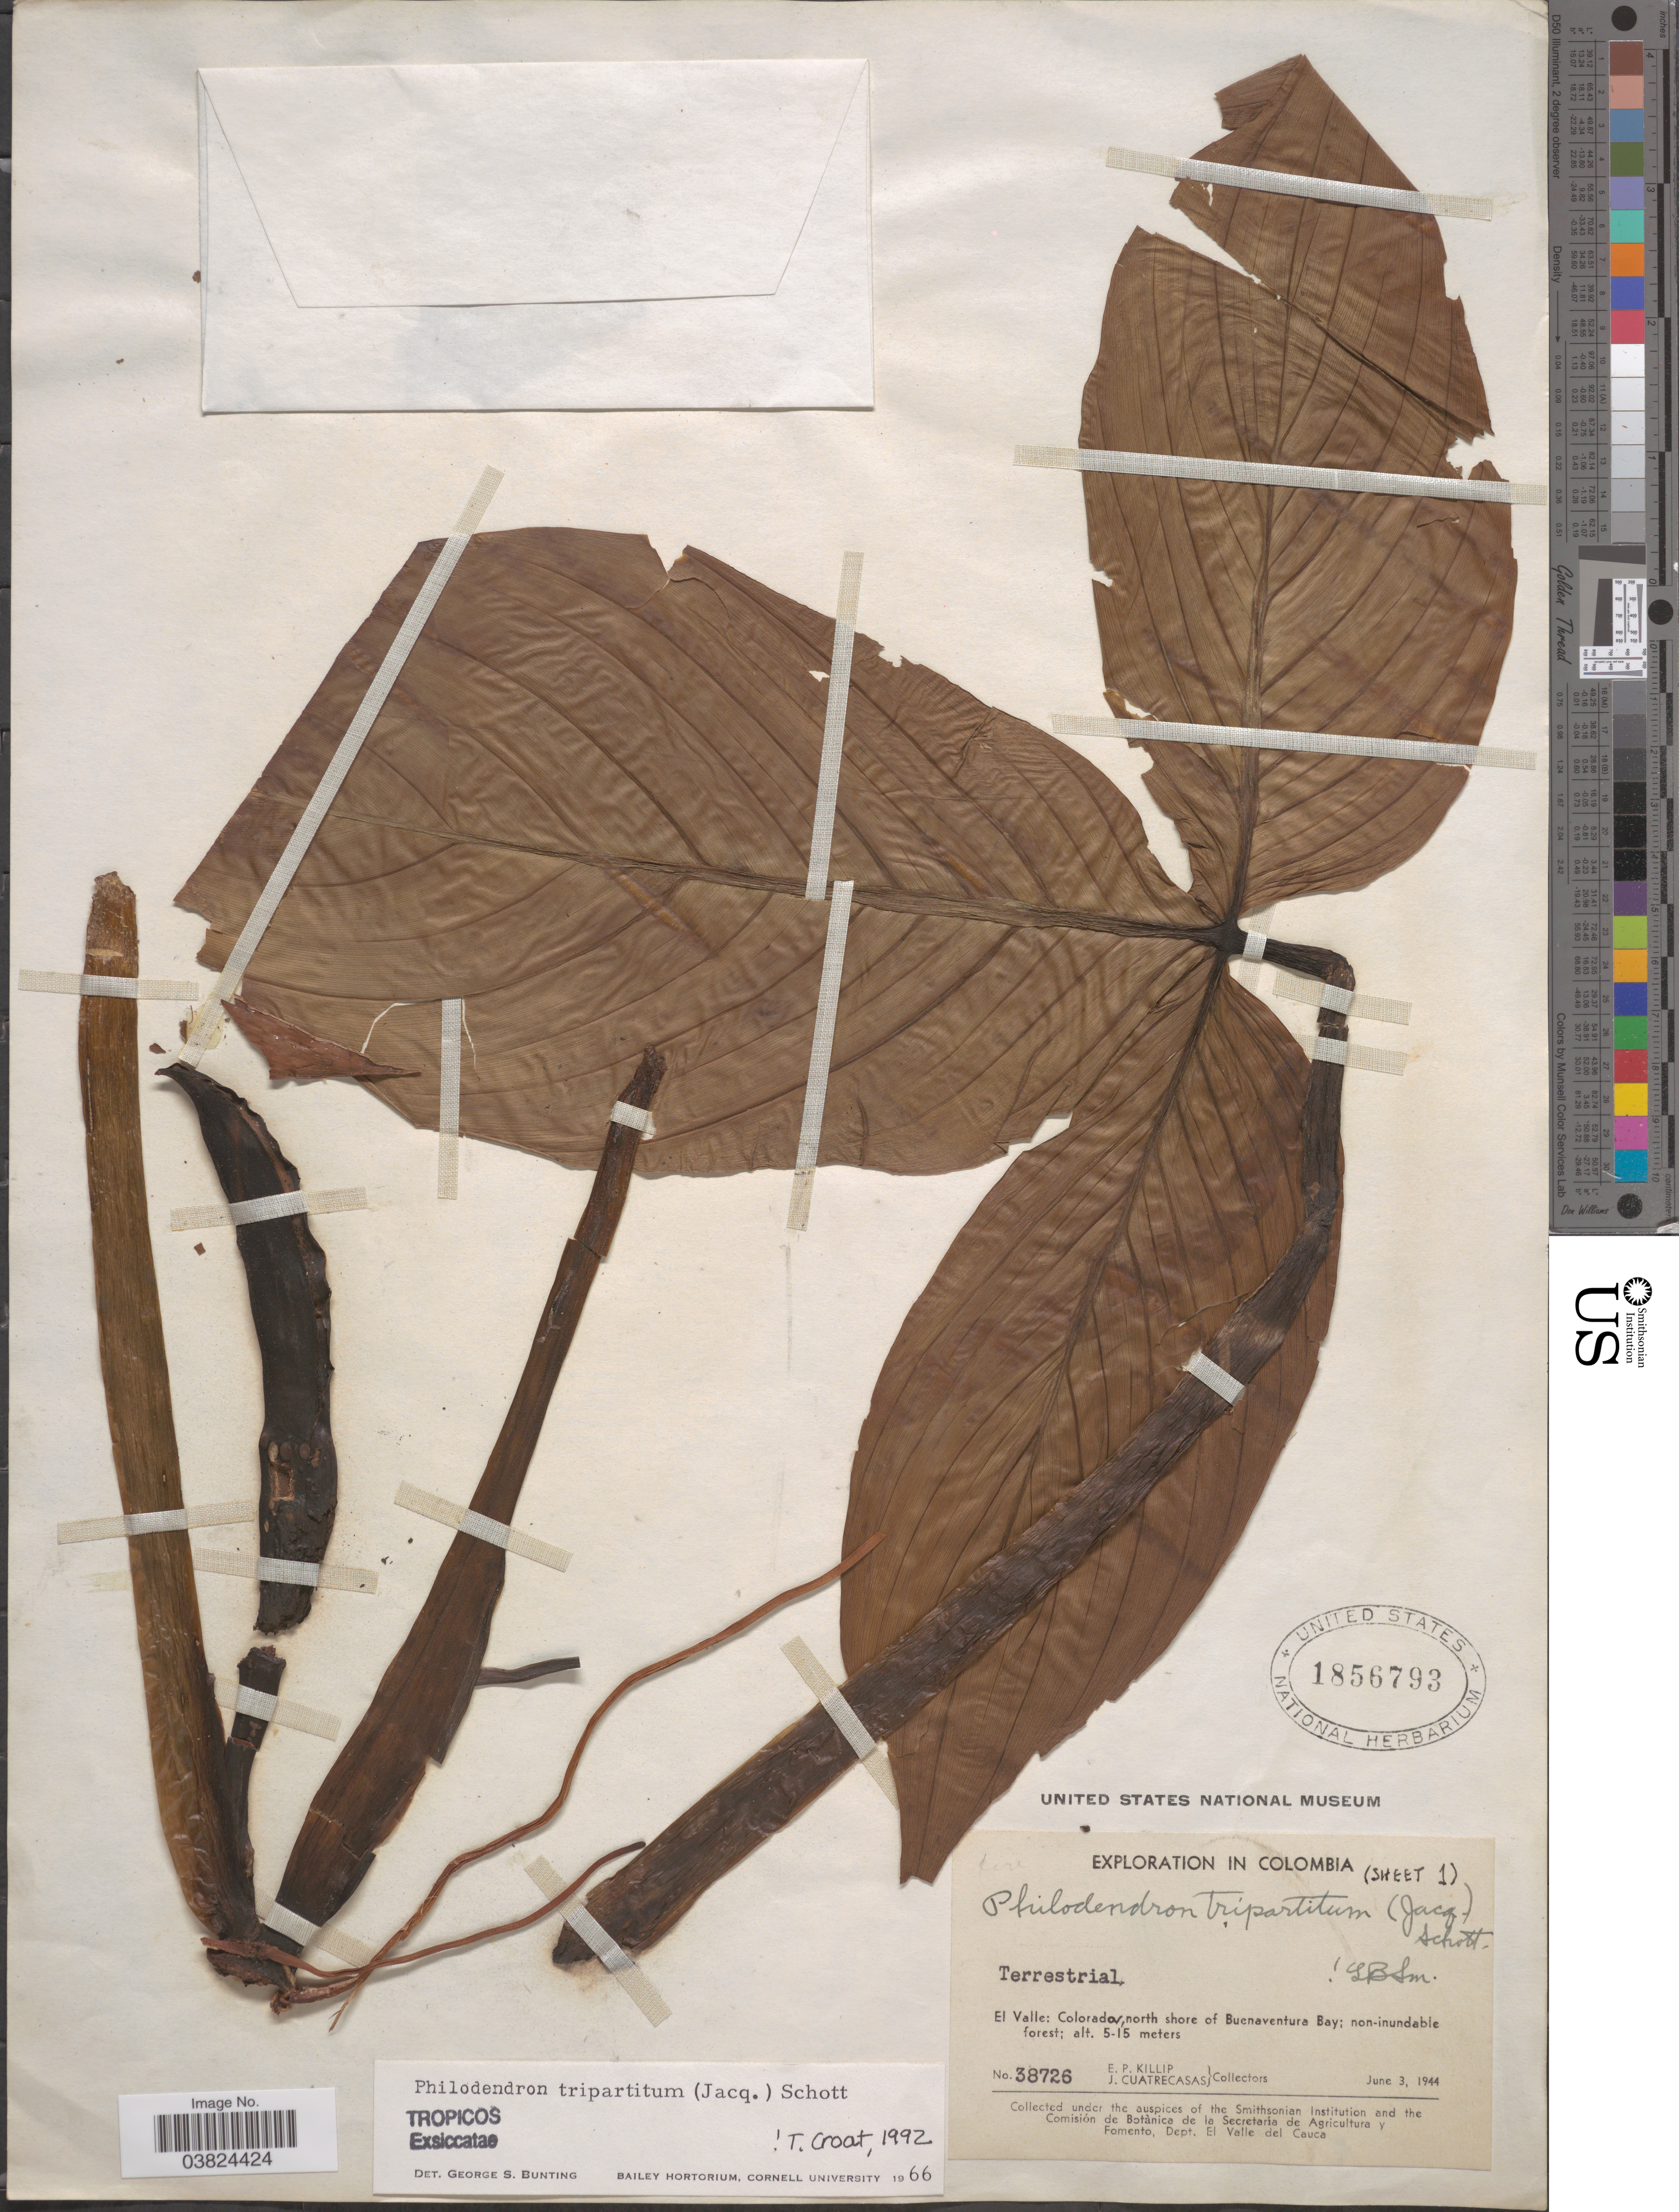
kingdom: Plantae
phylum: Tracheophyta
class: Liliopsida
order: Alismatales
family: Araceae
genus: Philodendron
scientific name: Philodendron tripartitum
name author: (Jacq.) Schott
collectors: E. P. Killip & J. Cuatrecasas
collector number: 38726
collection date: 1944-06-03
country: Colombia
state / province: Valle del Cauca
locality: El Valle: Colorada, north shore of Buenaventura Bay.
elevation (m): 5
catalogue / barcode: US 1856793